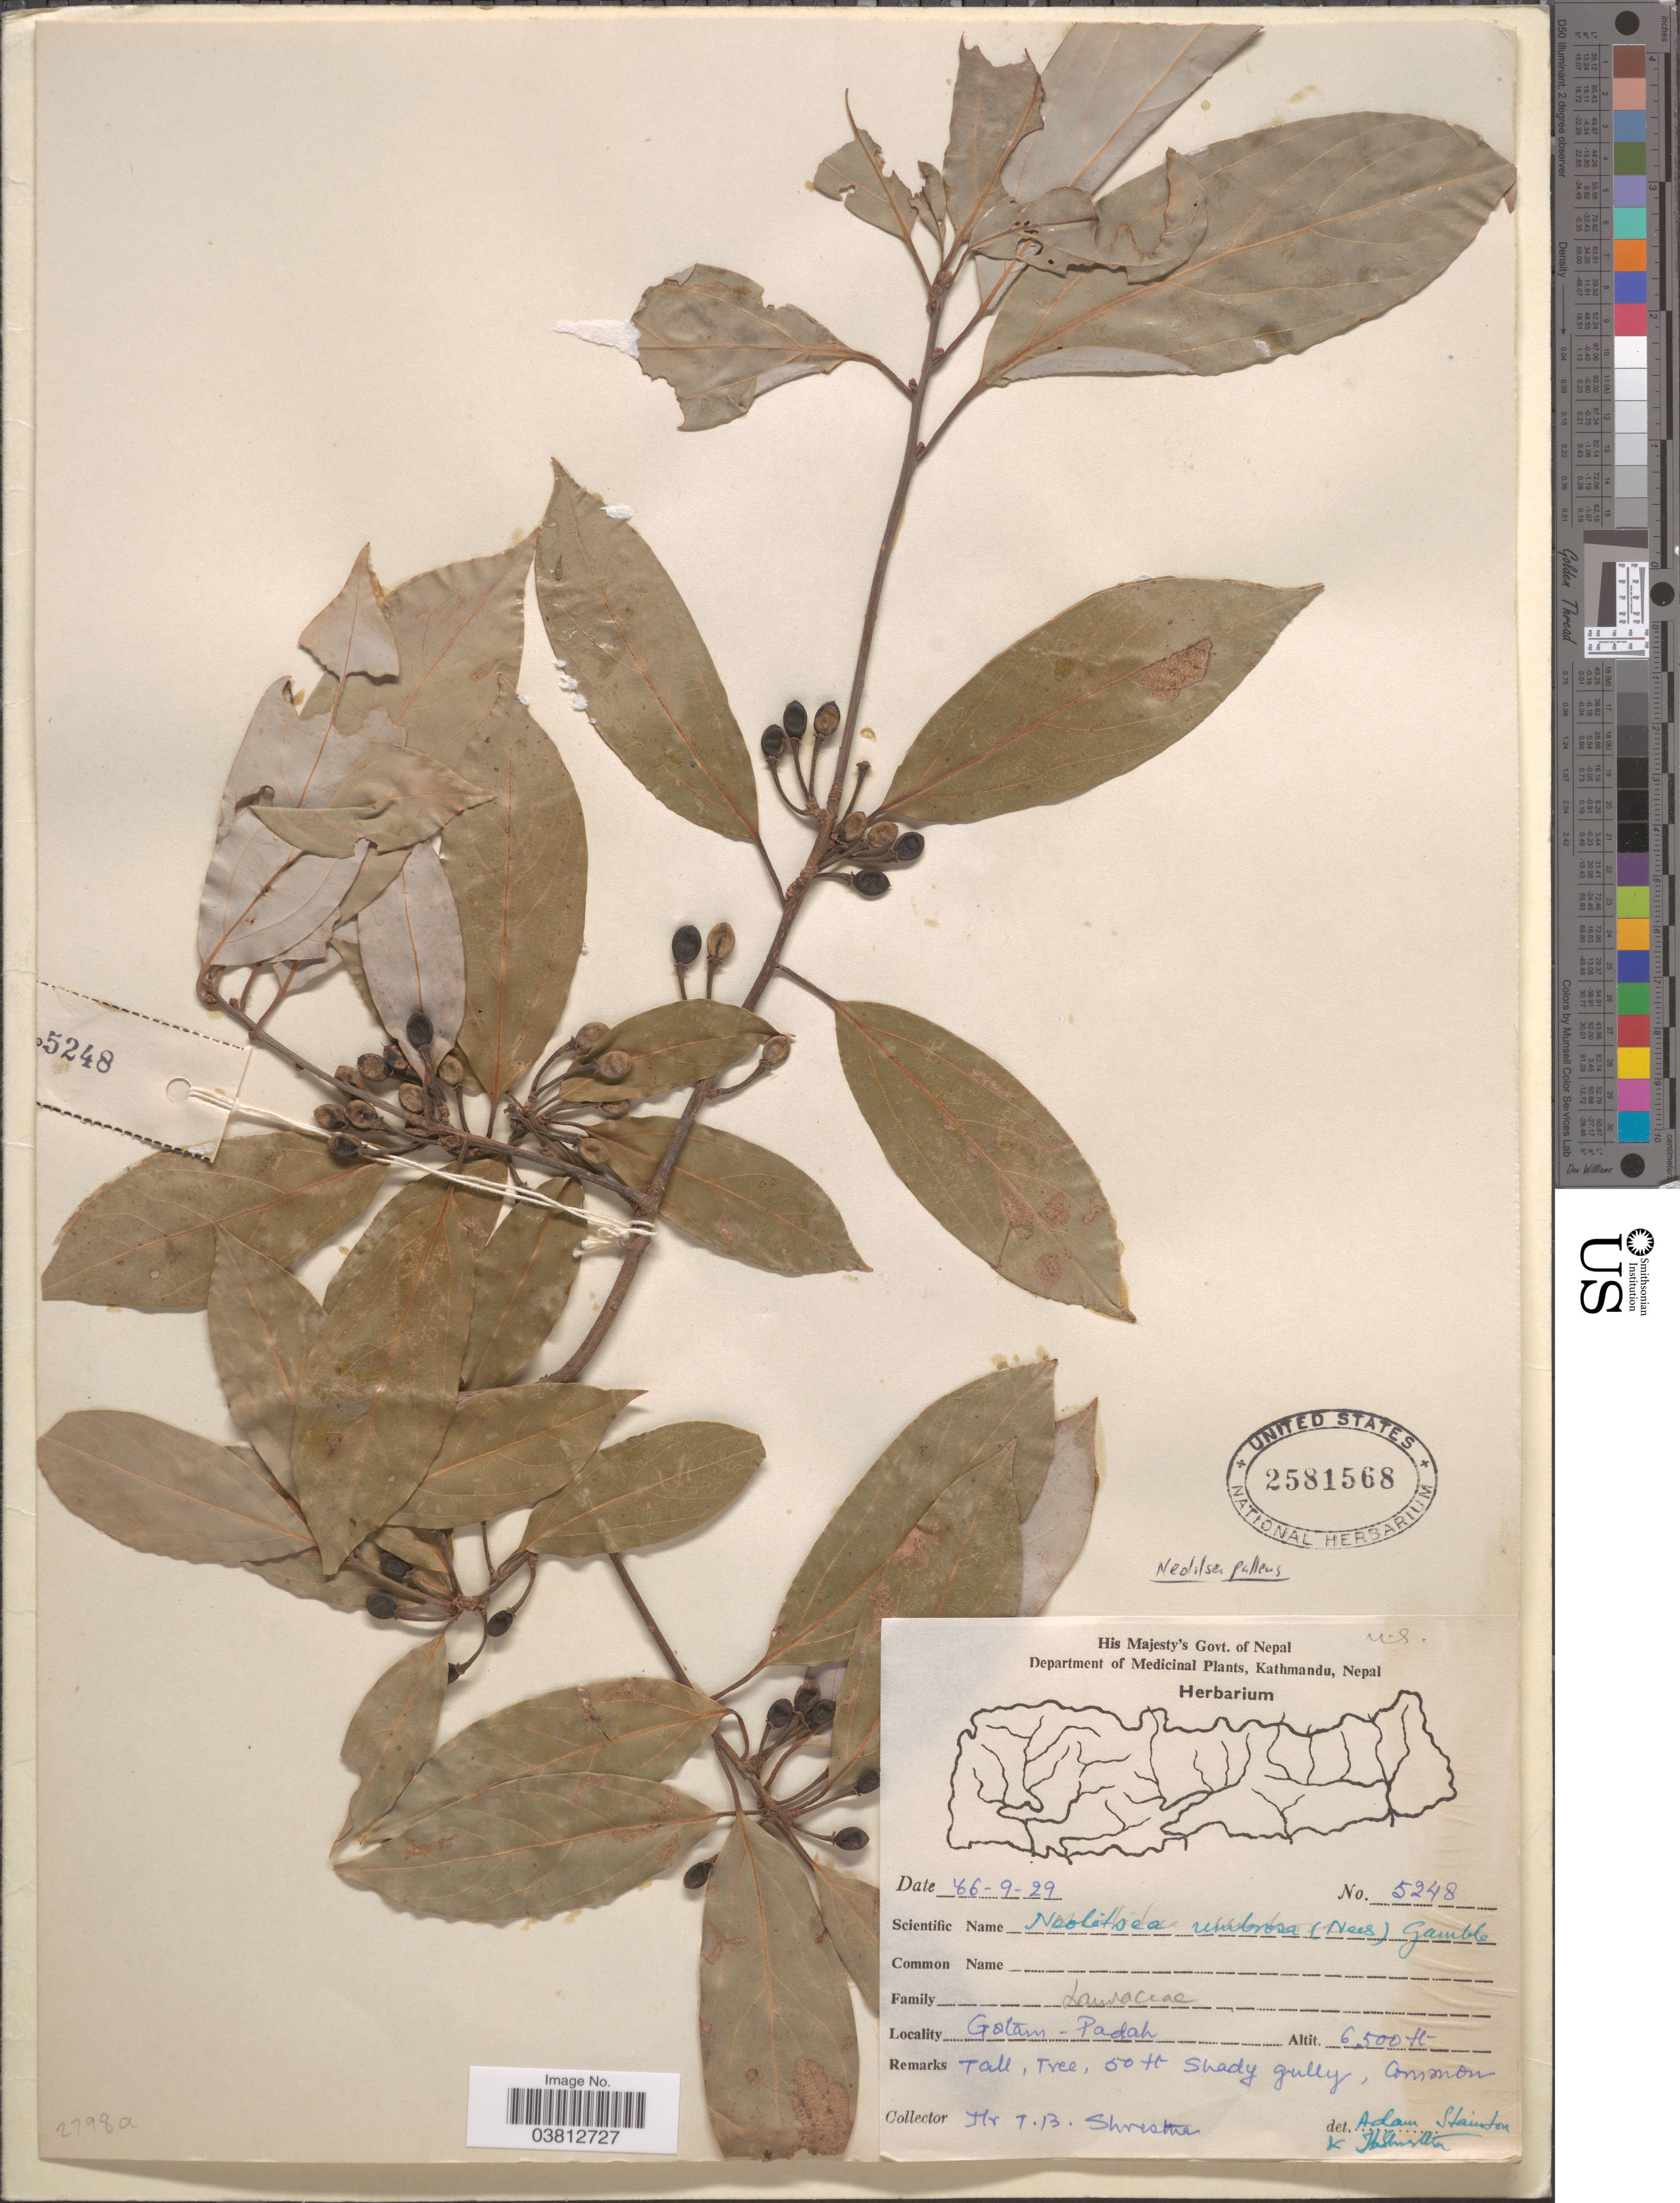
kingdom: Plantae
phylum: Tracheophyta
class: Magnoliopsida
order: Laurales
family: Lauraceae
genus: Neolitsea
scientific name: Neolitsea pallens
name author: (D. Don) Momiy. & H. Hara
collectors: T. B. Shrestha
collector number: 5248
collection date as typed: Transcribed d/m/y: 29/9/66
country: Nepal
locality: Gatam-Padah.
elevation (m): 1981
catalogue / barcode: US 2581568